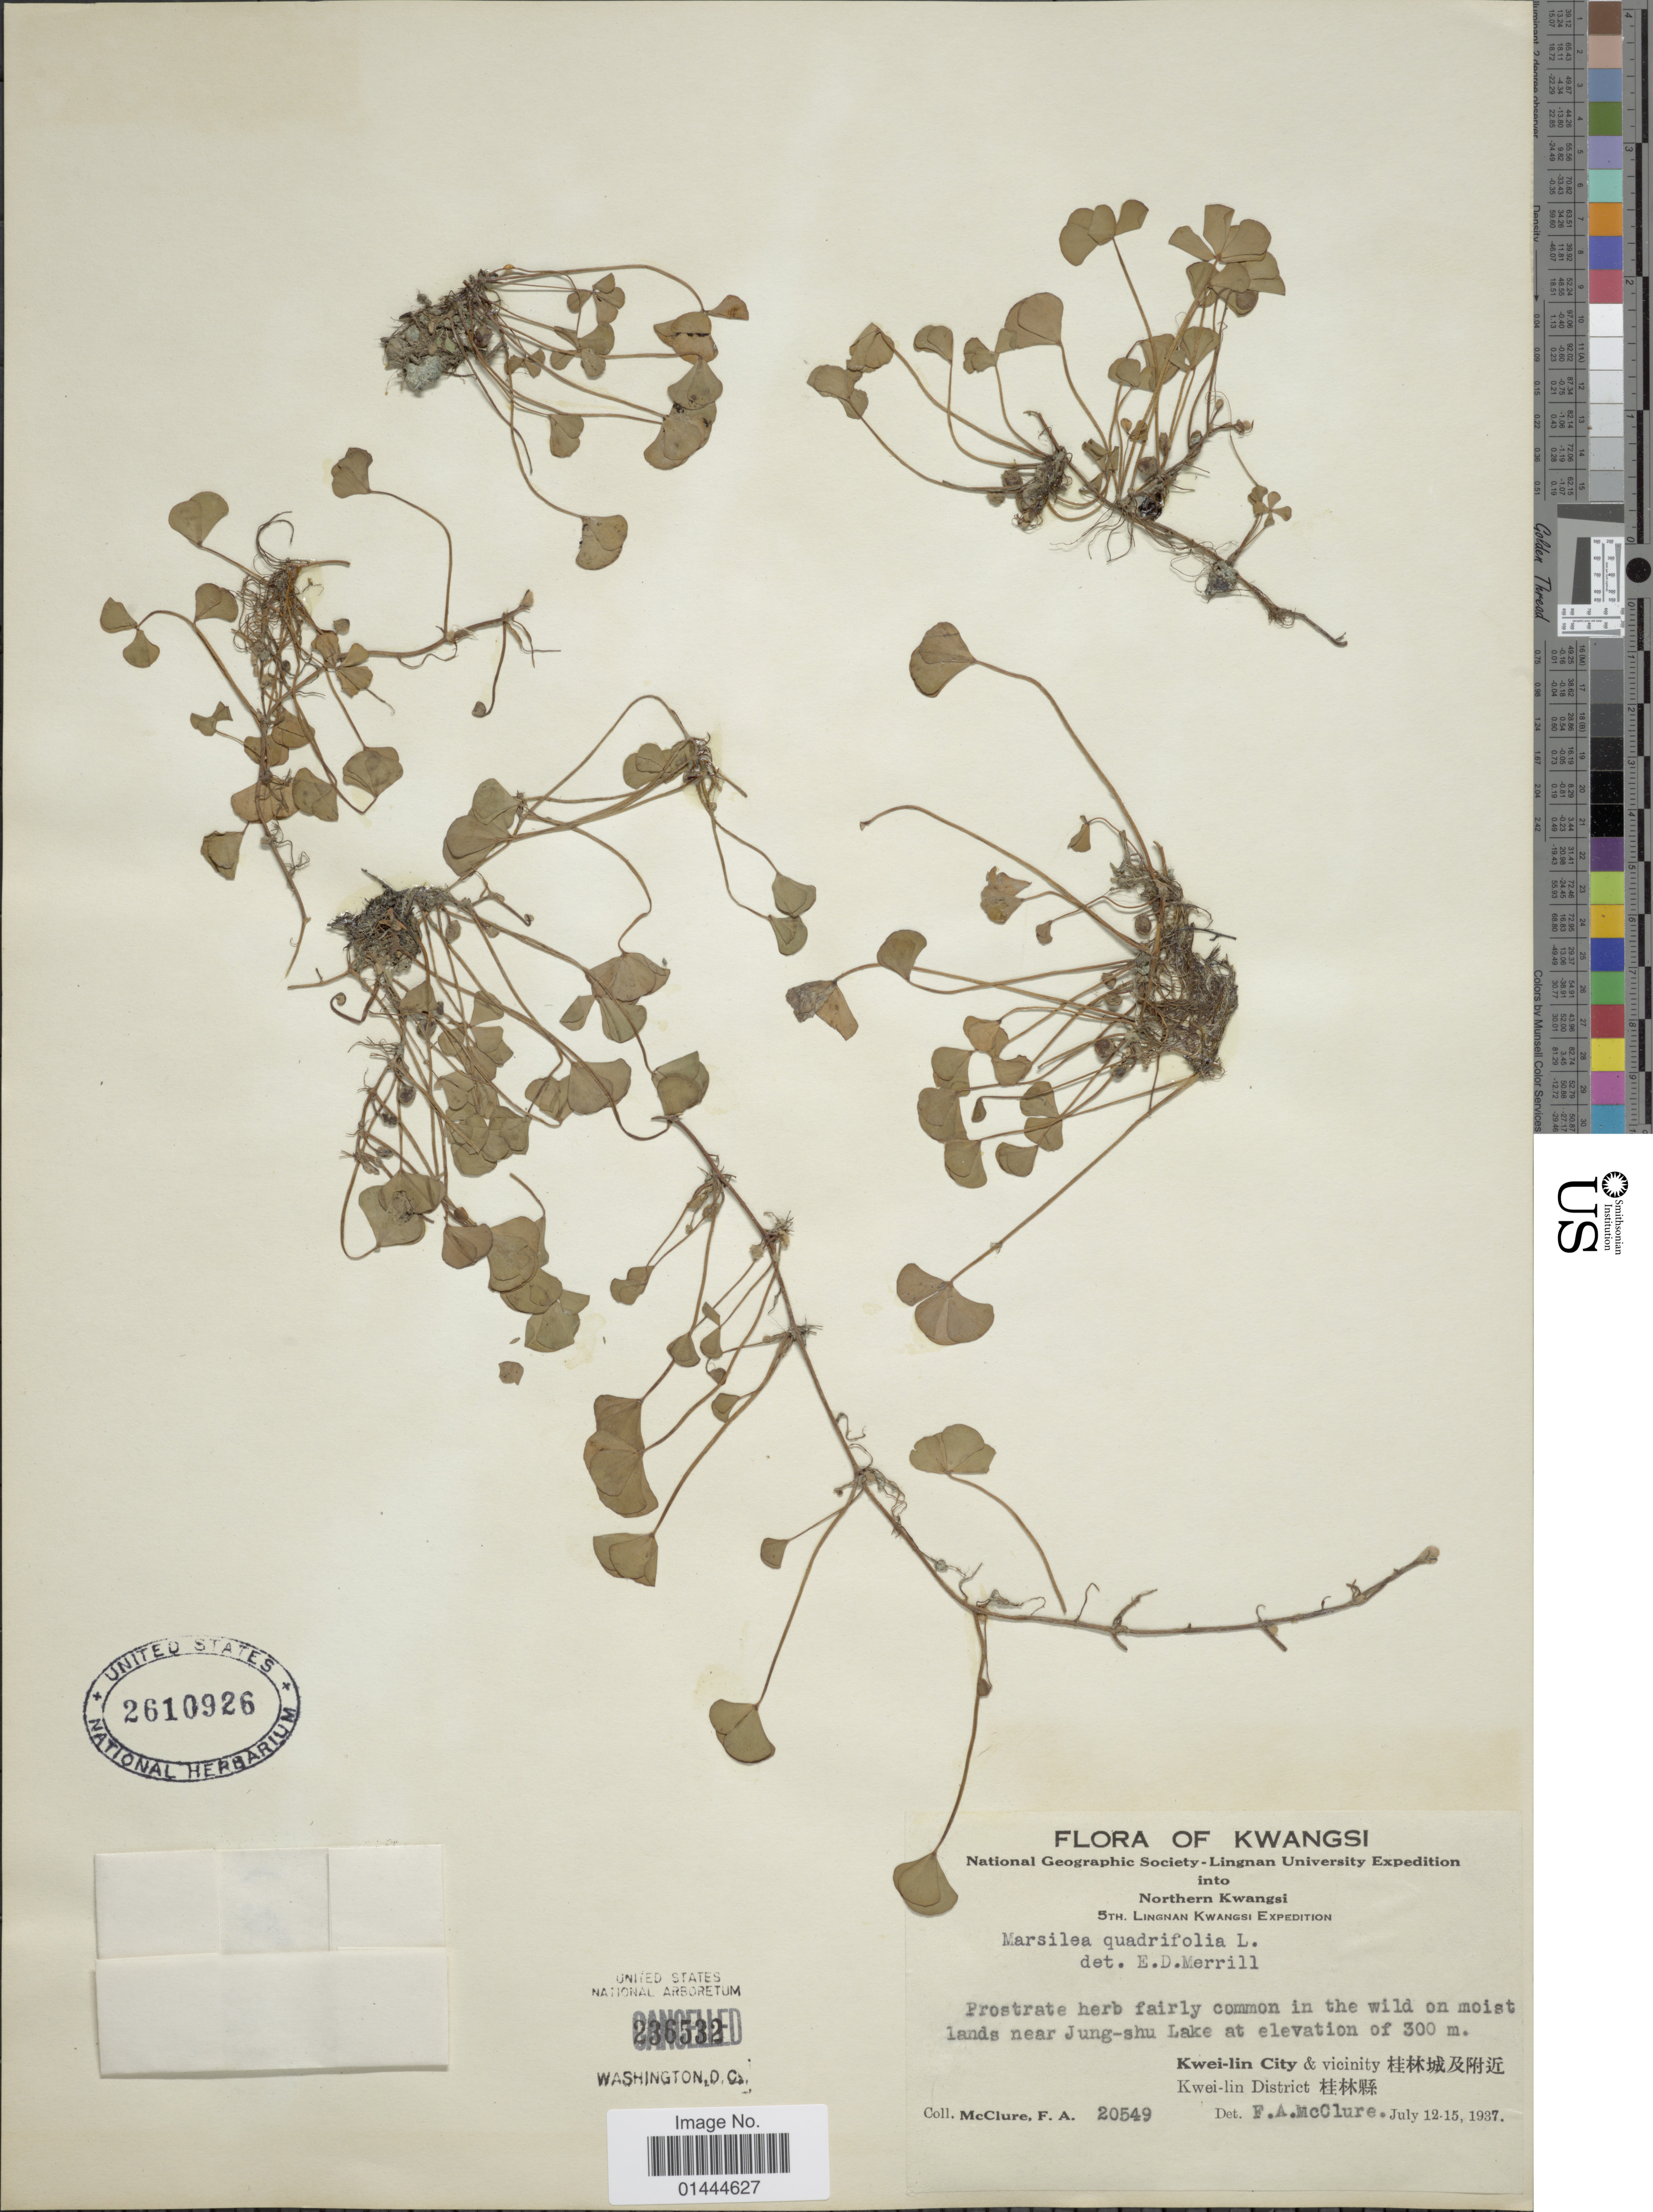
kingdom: Plantae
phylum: Tracheophyta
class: Polypodiopsida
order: Salviniales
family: Marsileaceae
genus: Marsilea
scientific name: Marsilea quadrifolia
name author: L.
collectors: F. A. McClure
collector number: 20549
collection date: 1937-07-12/1937-07-15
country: China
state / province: Guangxi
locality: Northern Kwangsi, near Jung-shu Lake, Kwei City & Vicinity, Kwei-lin District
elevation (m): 300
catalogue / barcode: US 2610926